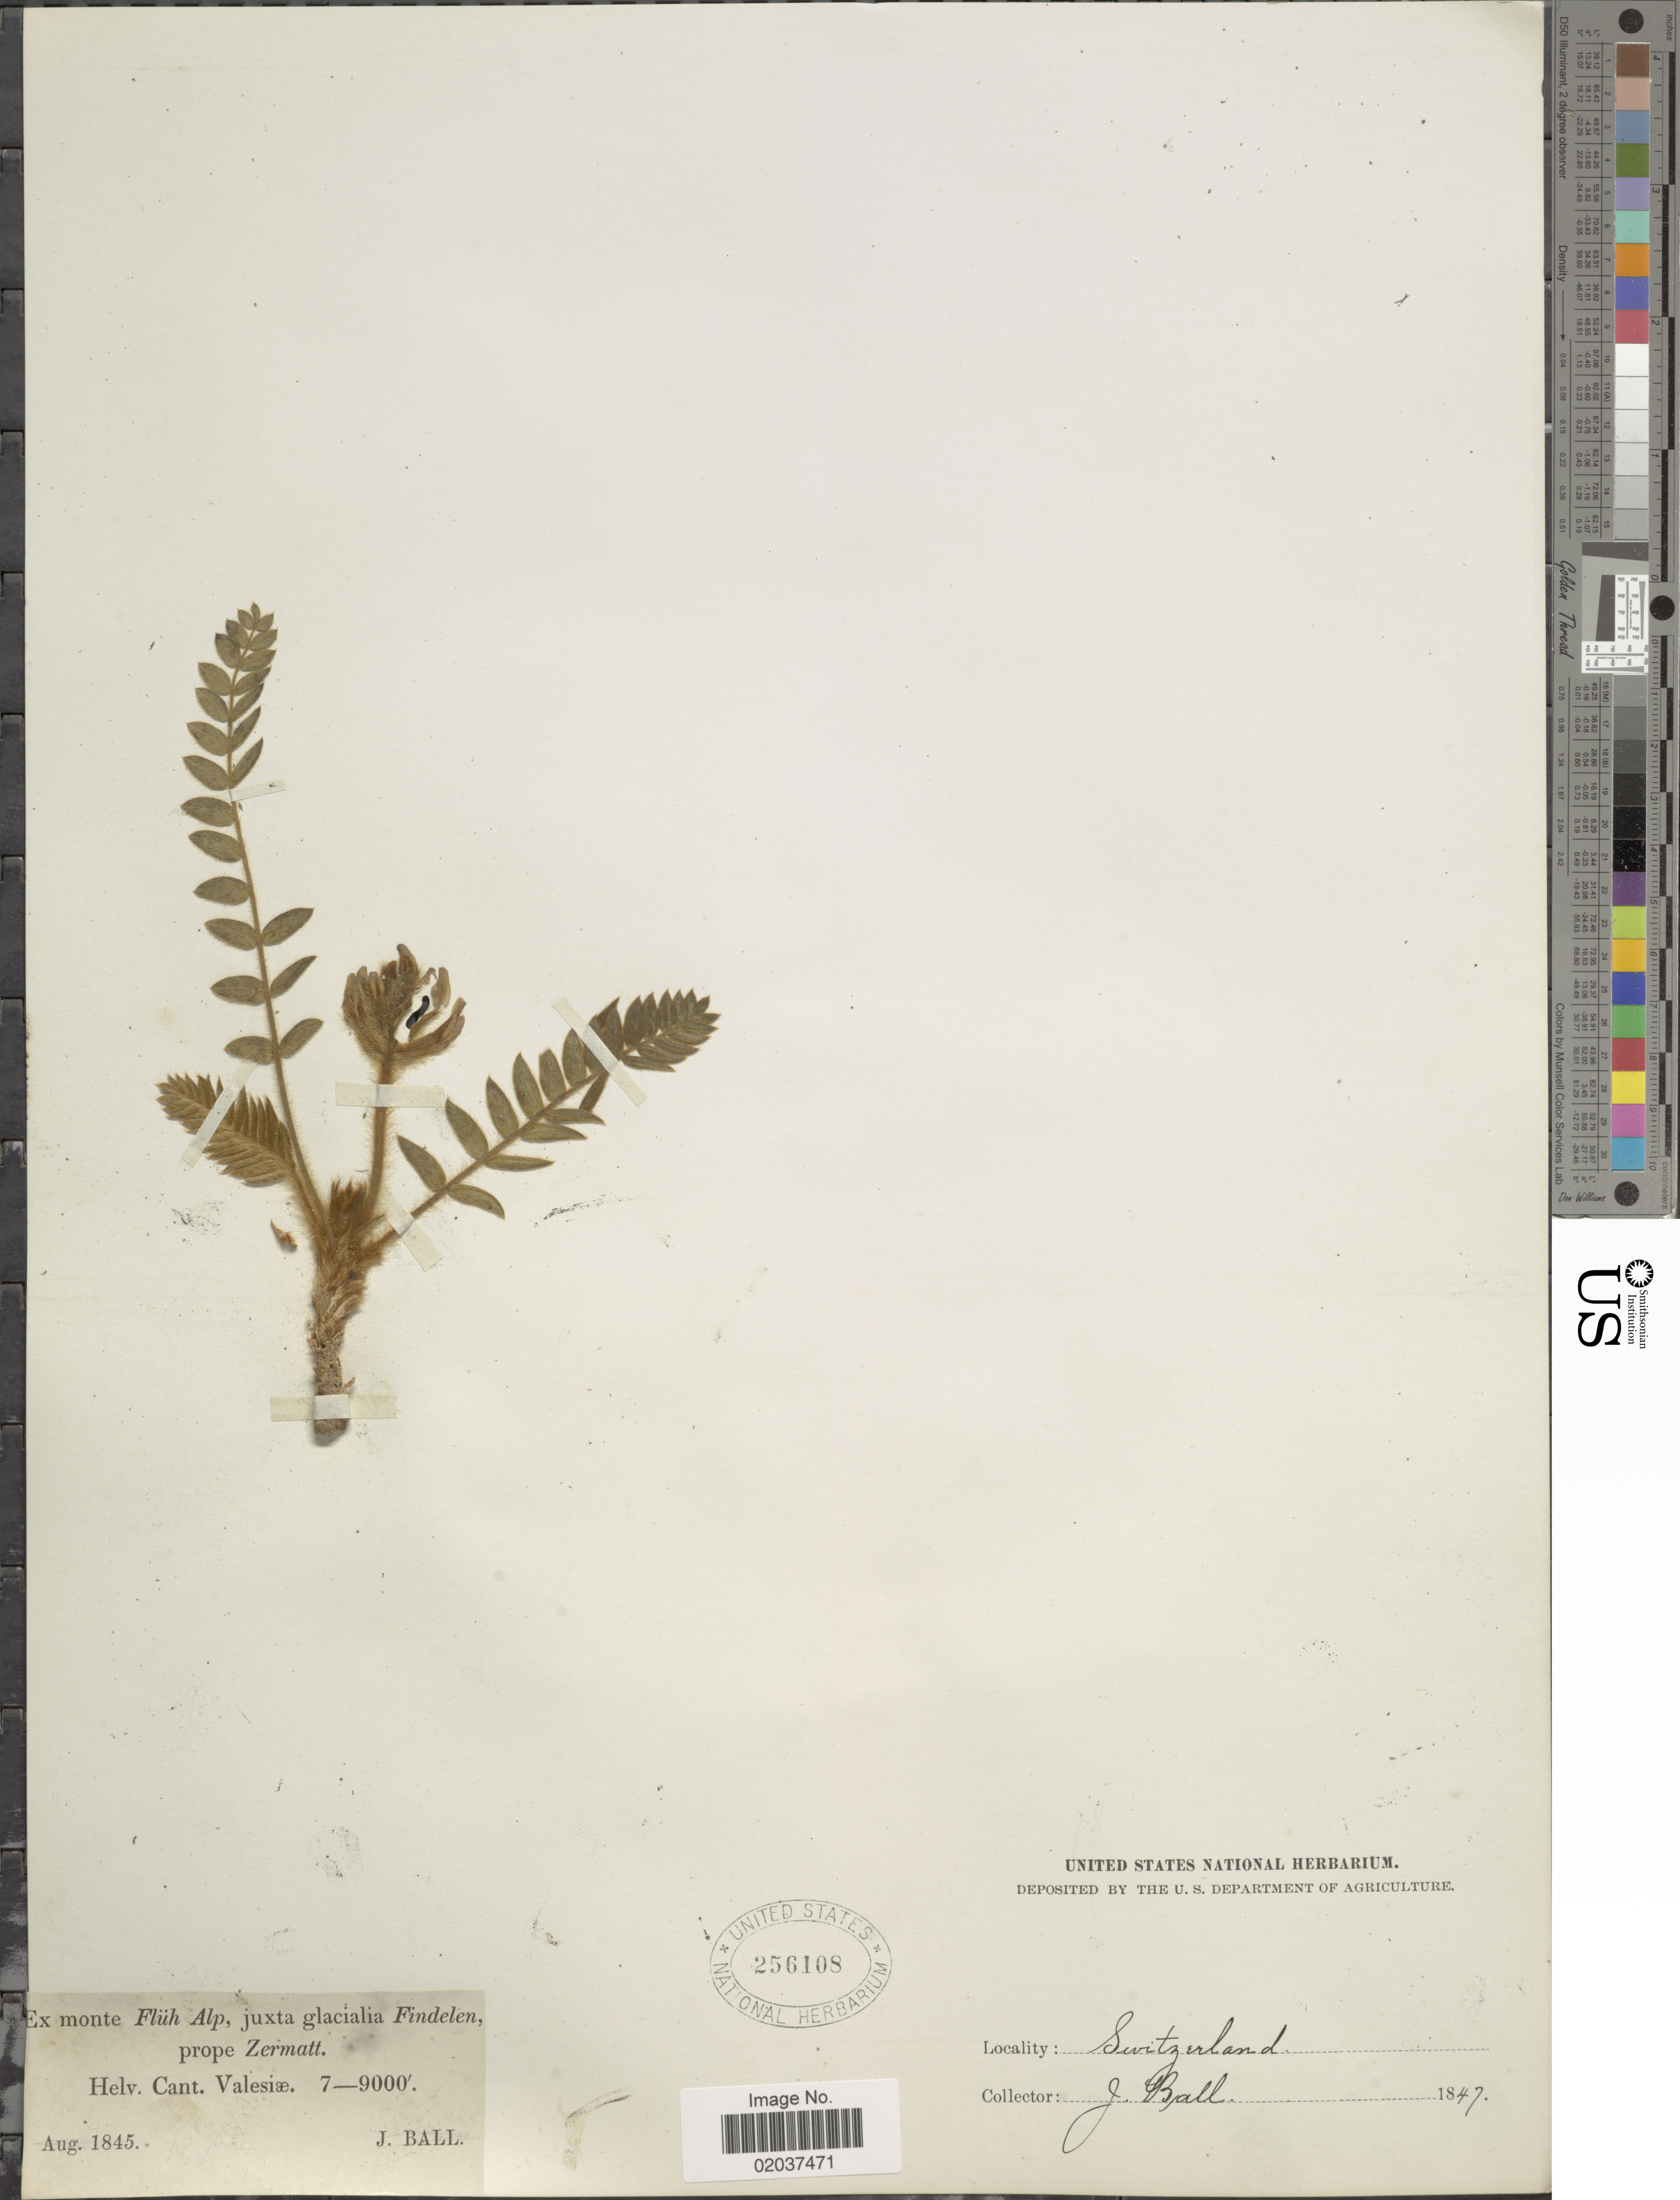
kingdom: Plantae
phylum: Tracheophyta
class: Magnoliopsida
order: Fabales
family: Fabaceae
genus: Astragalus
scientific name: Astragalus sp.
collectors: J. Ball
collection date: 1845-08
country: Switzerland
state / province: Valais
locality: Ex monte Fluh Alp, juxta glacialia Findelen prope Zermatt, Helv. Cant. Valesiae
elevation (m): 2134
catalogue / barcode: US 256108